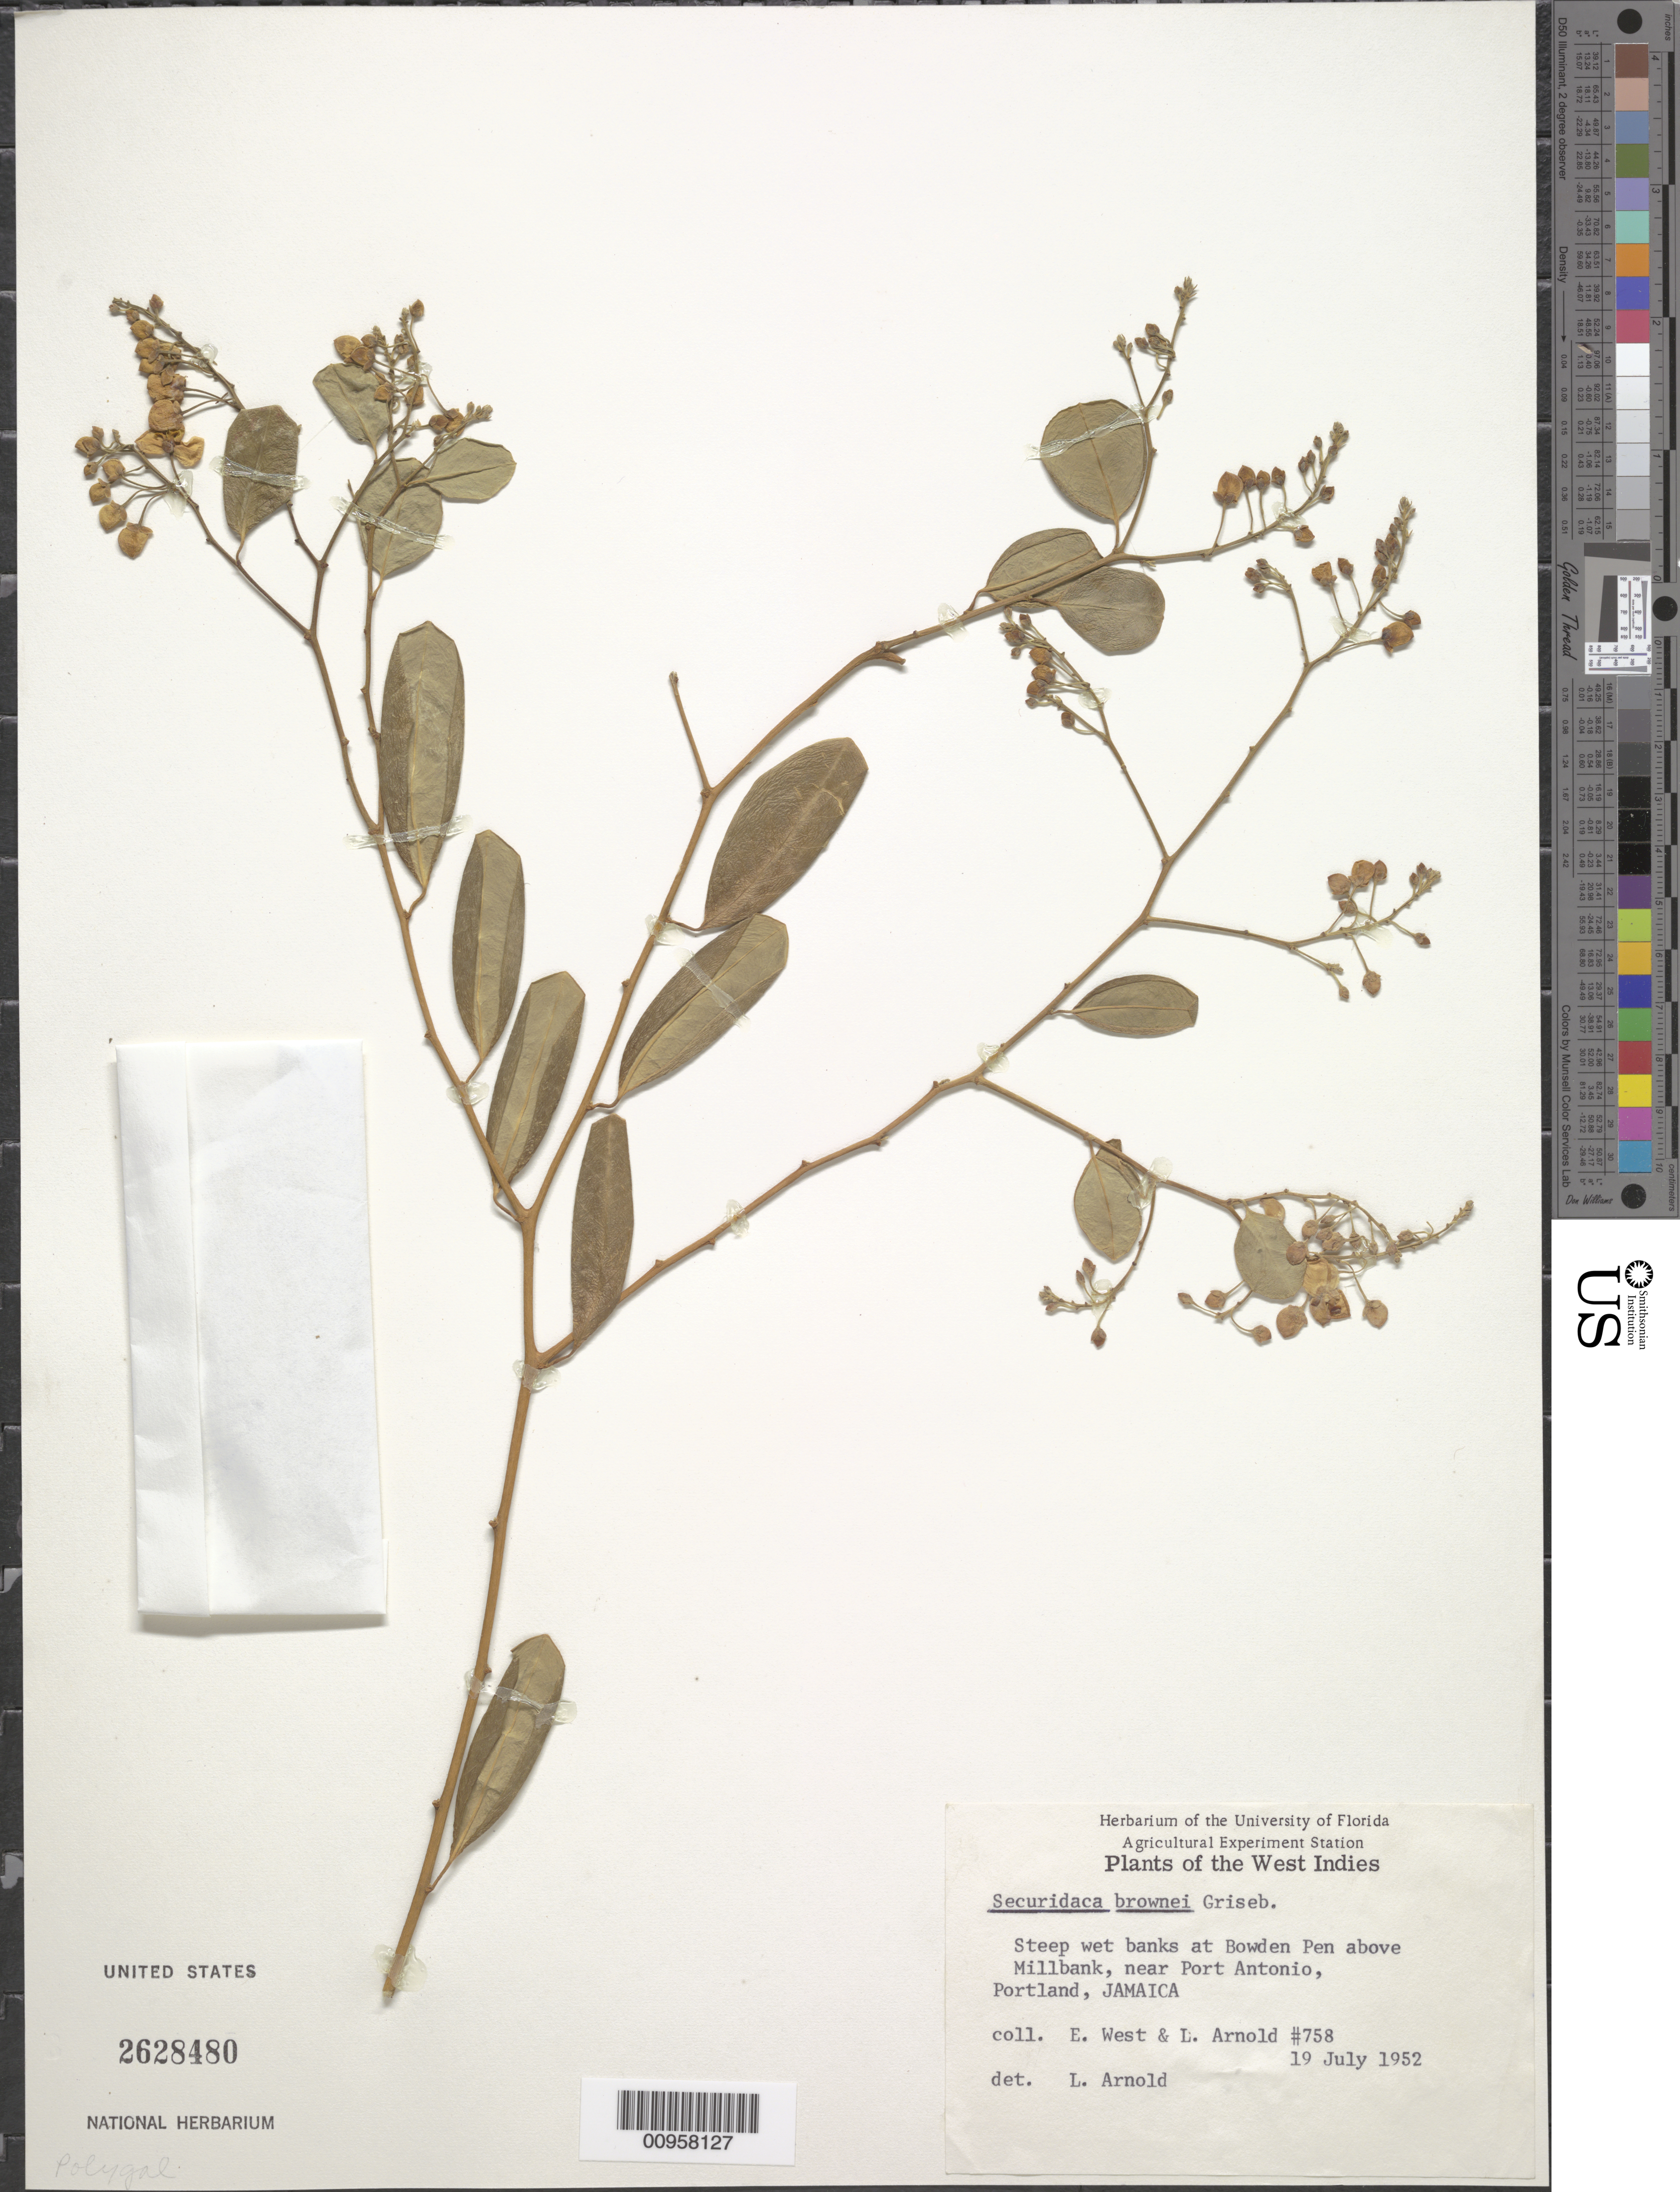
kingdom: Plantae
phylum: Tracheophyta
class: Magnoliopsida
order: Fabales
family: Polygalaceae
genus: Securidaca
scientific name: Securidaca brownei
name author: Griseb.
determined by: Arnold, L.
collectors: E. West & L. E. Arnold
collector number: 758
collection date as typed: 19 Jul 1952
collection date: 1952-07-19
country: Jamaica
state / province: Portland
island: Jamaica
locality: At Bowden Pen above Millbank, near Port Antonio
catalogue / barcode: US 2628480